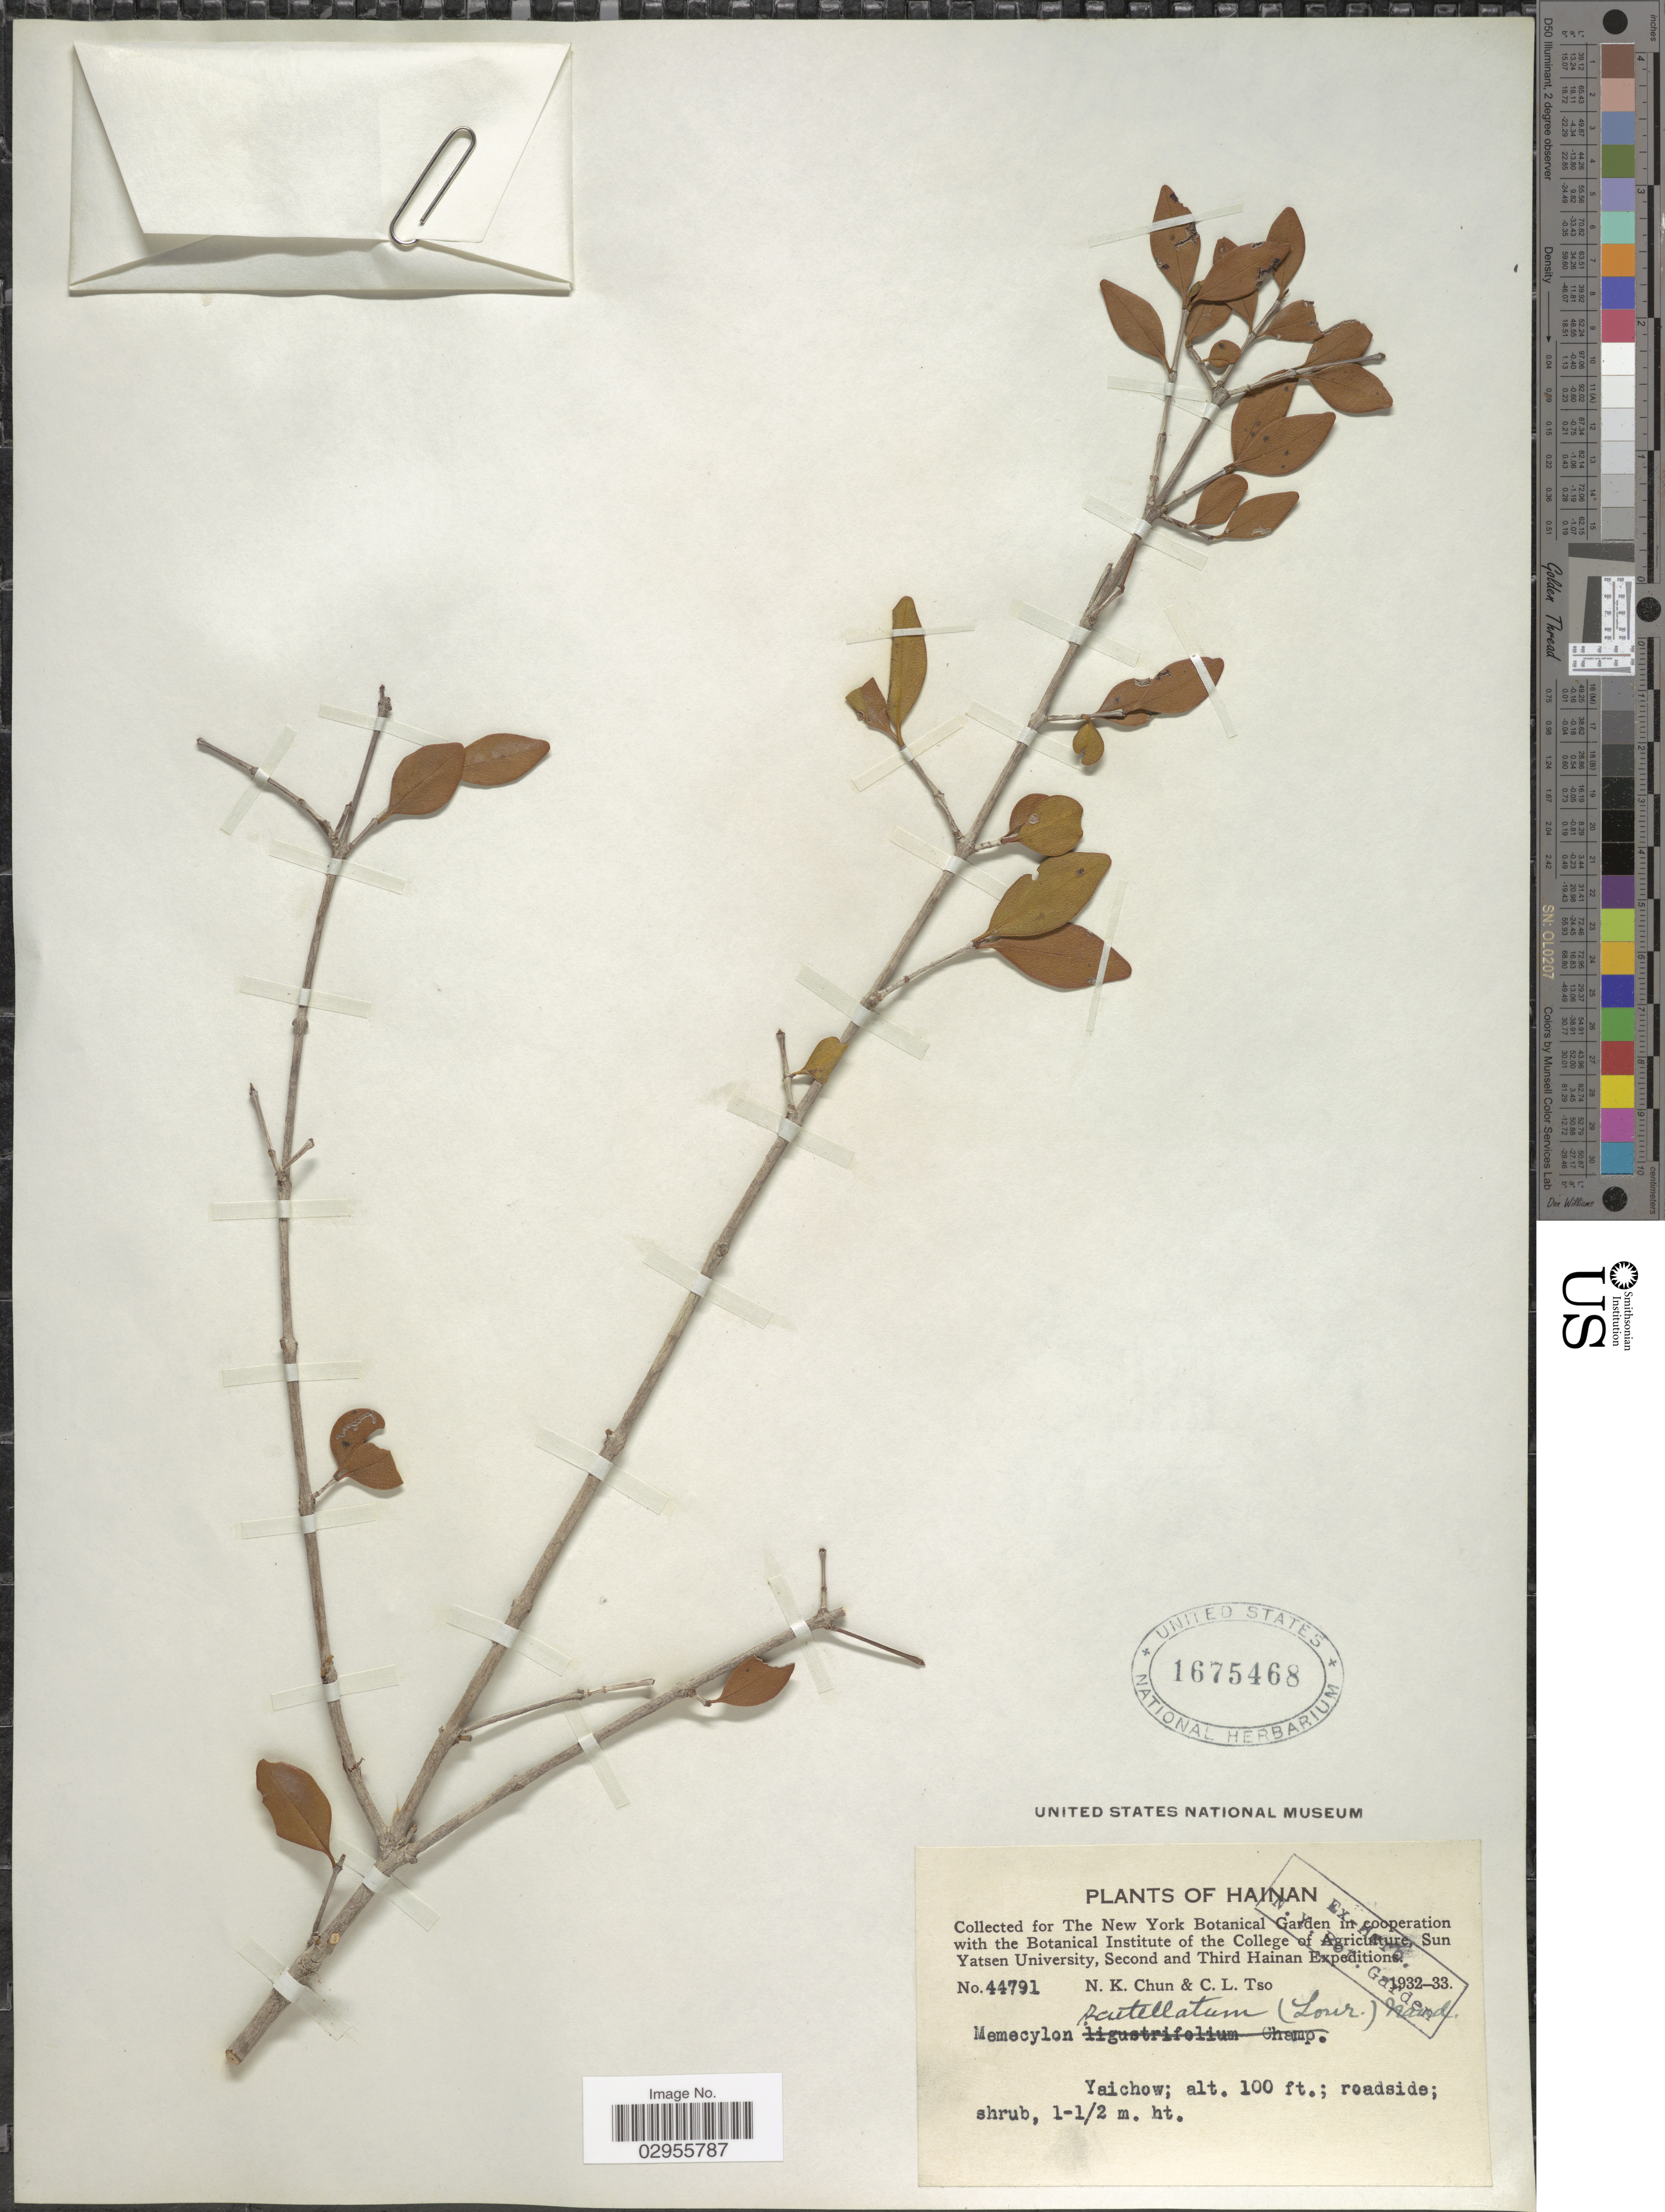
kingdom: Plantae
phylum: Tracheophyta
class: Magnoliopsida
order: Myrtales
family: Melastomataceae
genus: Memecylon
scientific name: Memecylon scutellatum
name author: (Lour.) Hook. & Arn.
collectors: N. K. Chun & C. Tso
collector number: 44791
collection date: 1932/1933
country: China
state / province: Hainan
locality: Yaichow.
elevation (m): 30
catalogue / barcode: US 1675468